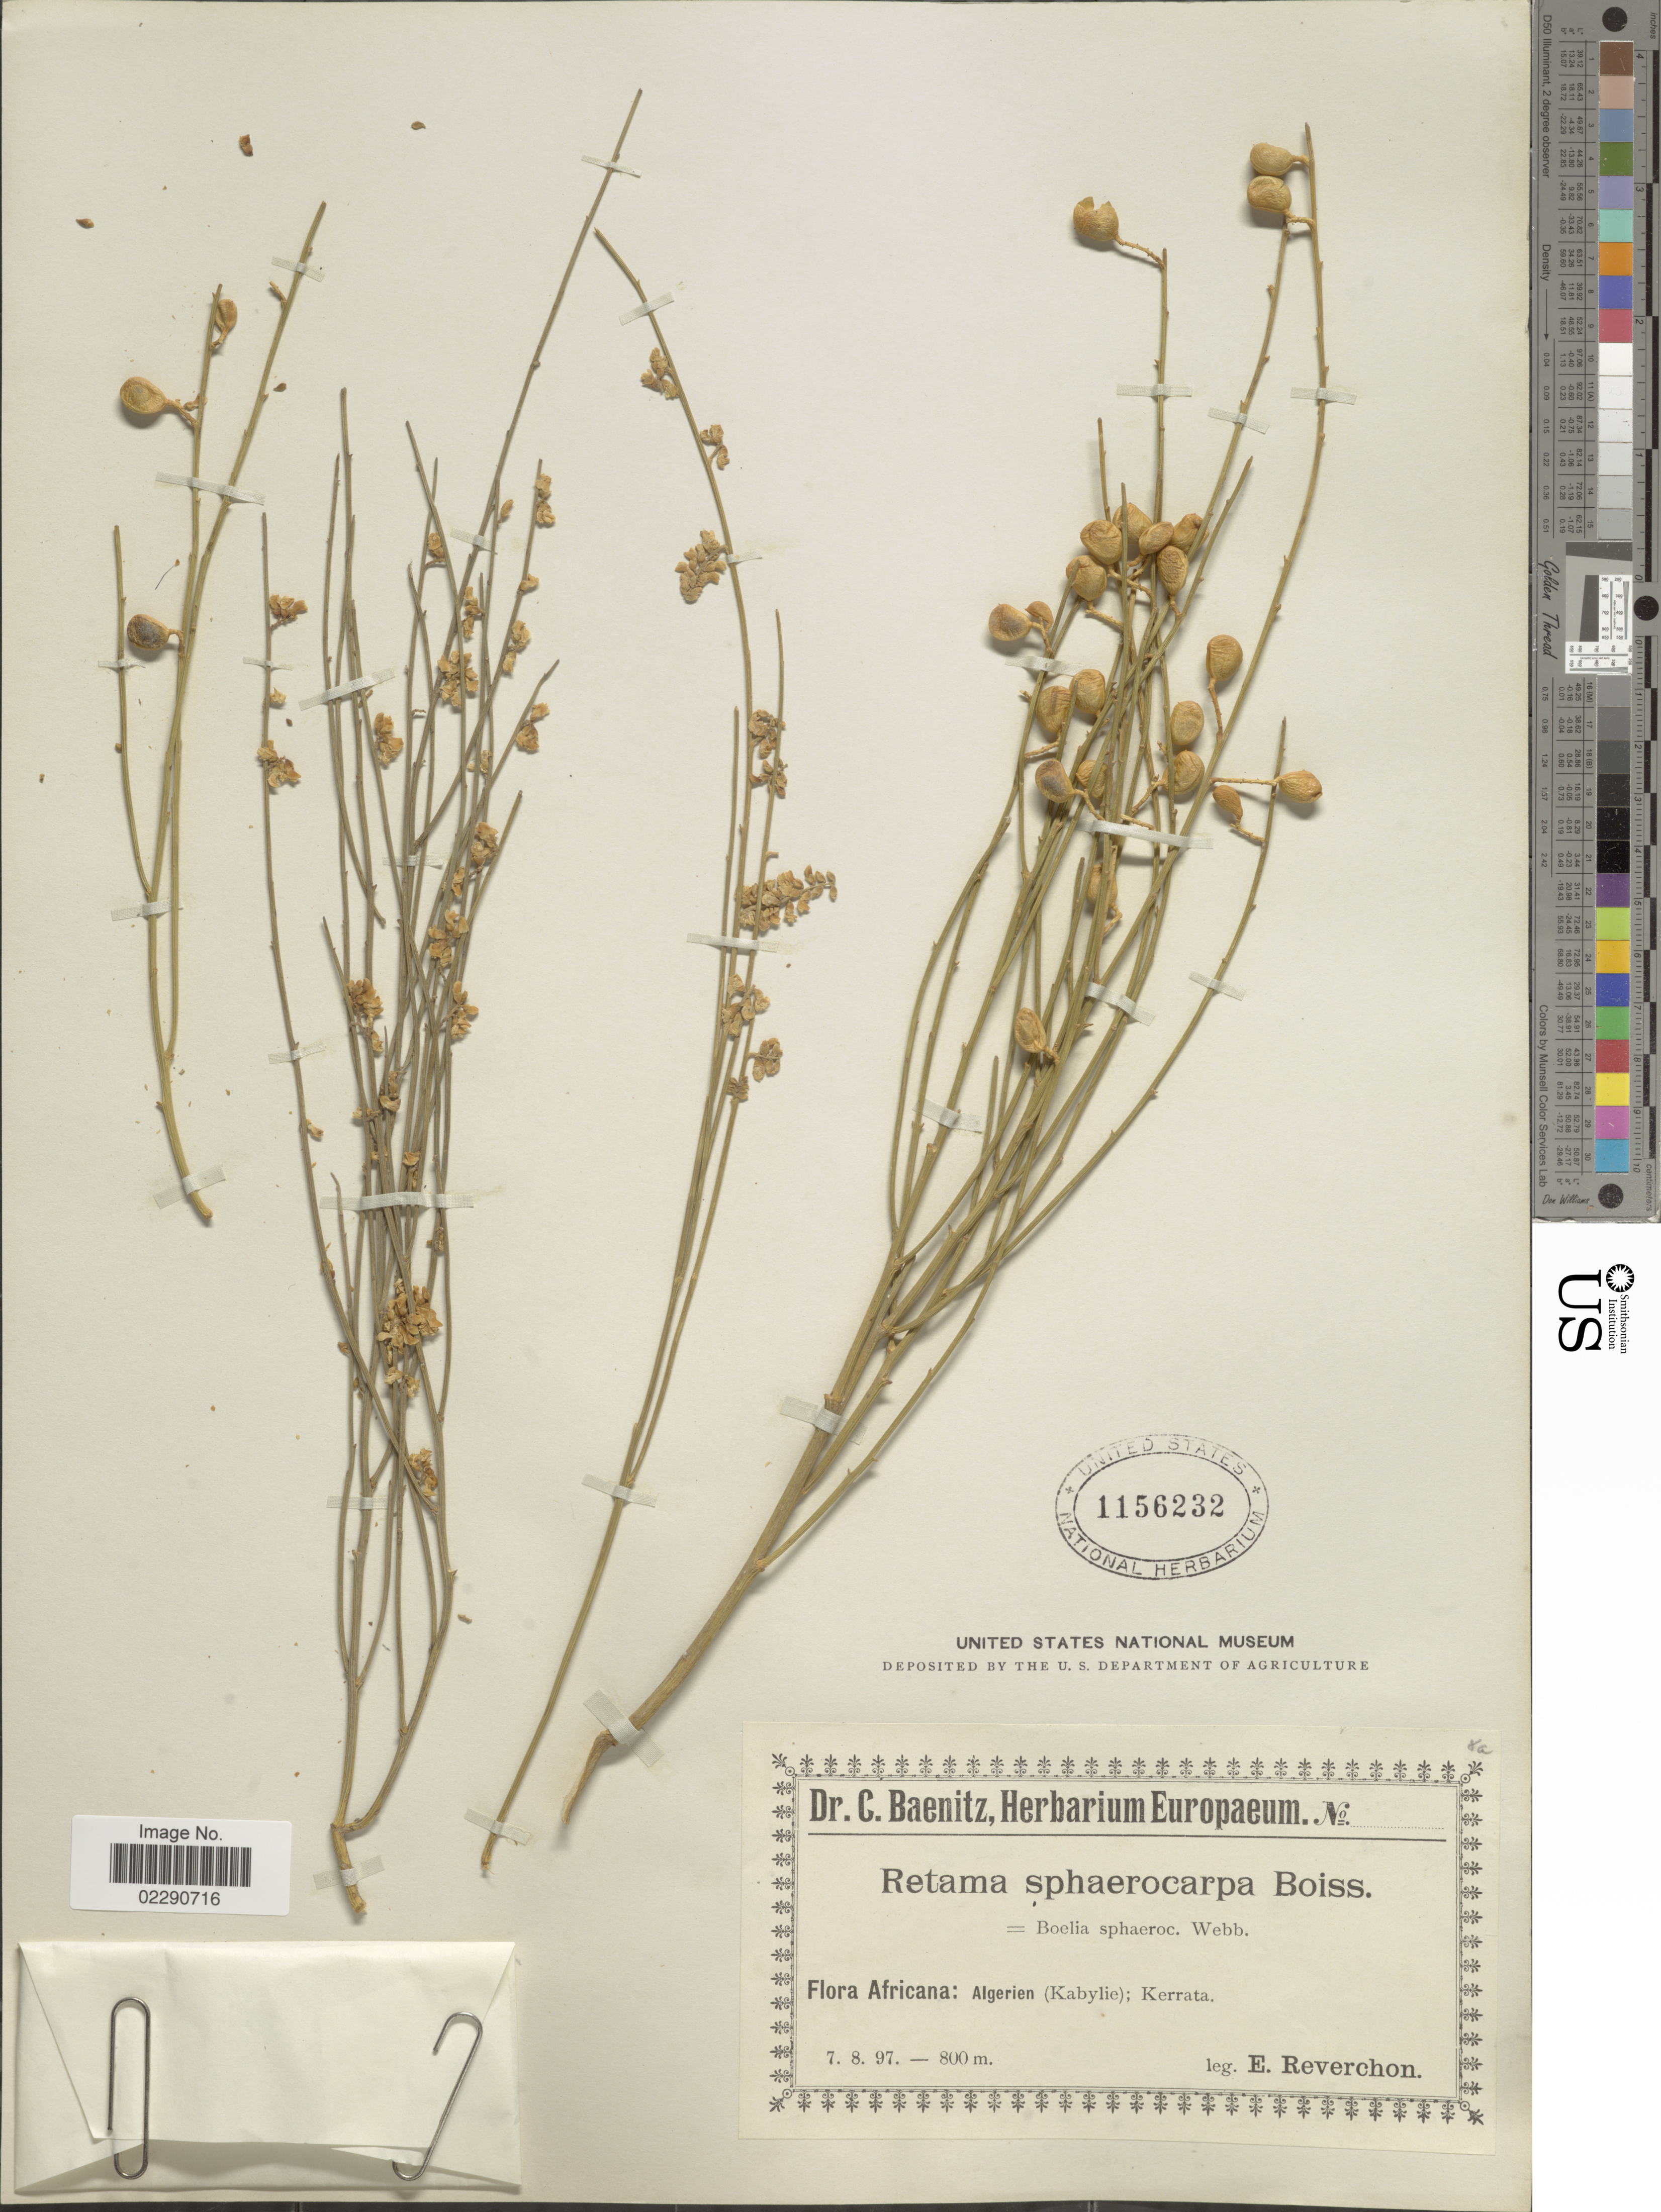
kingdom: Plantae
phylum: Tracheophyta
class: Magnoliopsida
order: Fabales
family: Fabaceae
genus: Retama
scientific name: Retama sphaerocarpa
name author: (L.) Boiss.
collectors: E. Reverchon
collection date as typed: Transcribed d/m/y: 7/8/97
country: Algeria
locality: Africana, Algerien (Kabylie), Kerrata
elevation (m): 800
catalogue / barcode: US 1156232